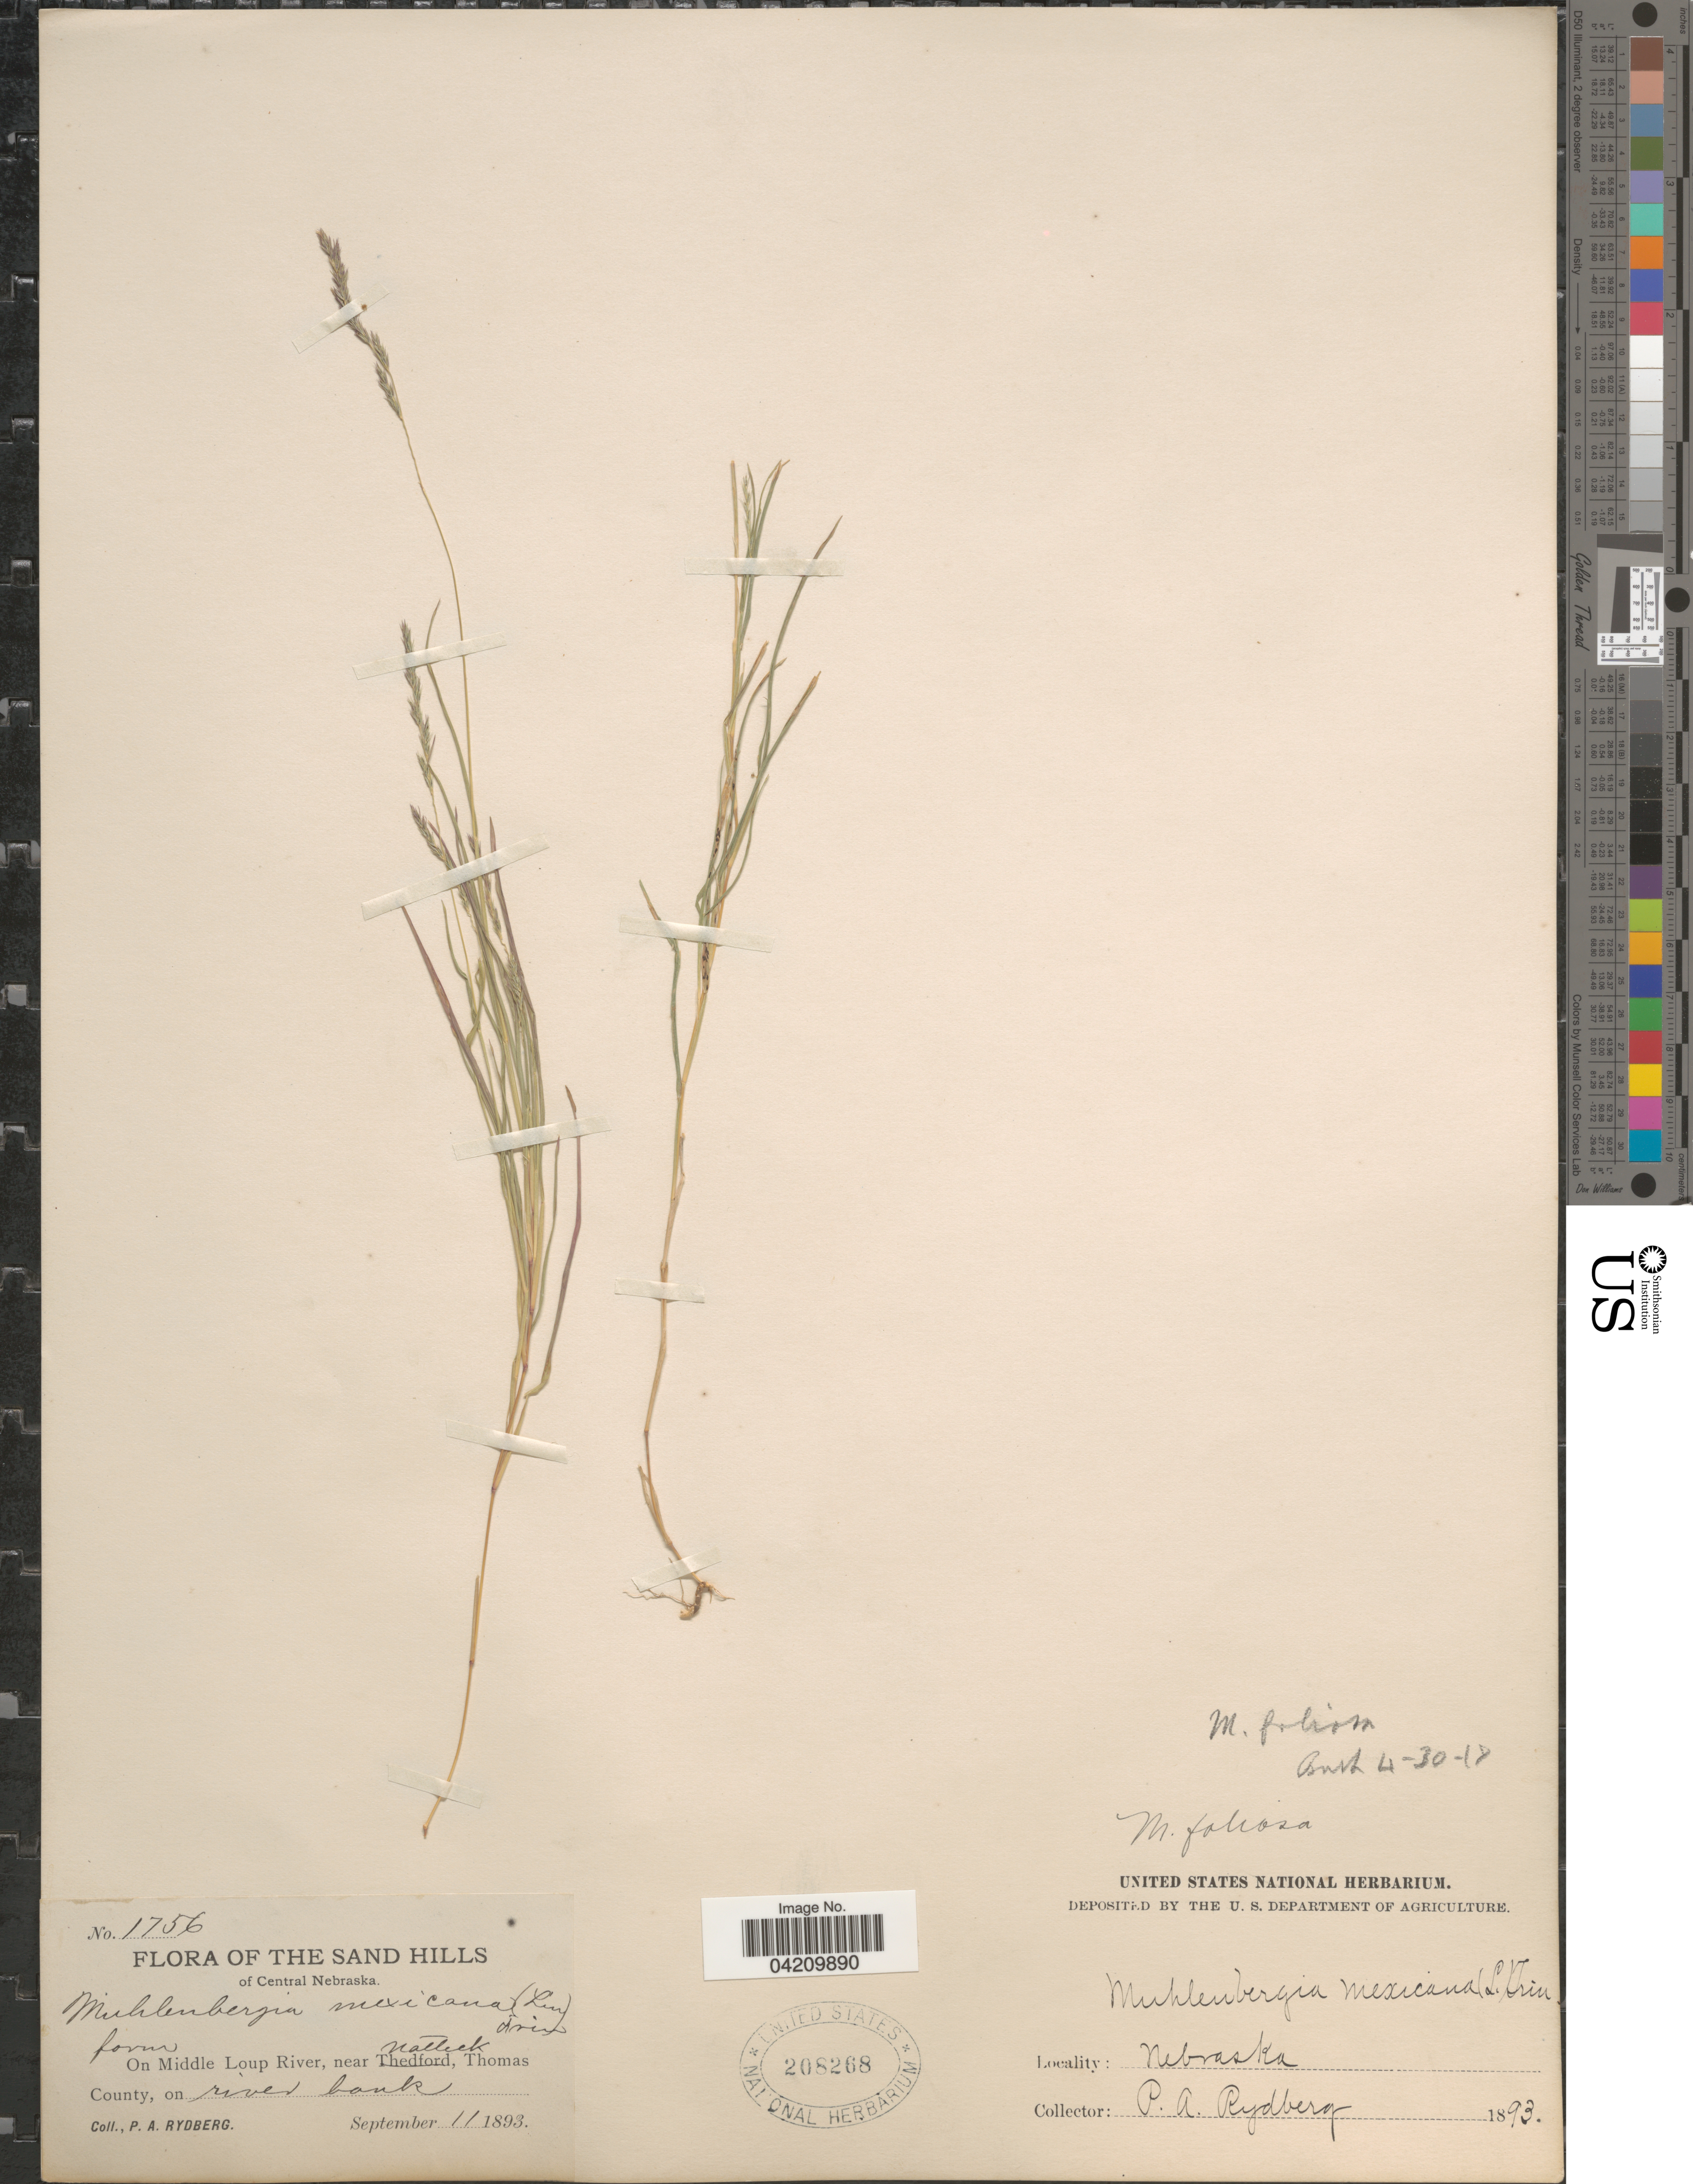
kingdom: Plantae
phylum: Tracheophyta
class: Liliopsida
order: Poales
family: Poaceae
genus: Muhlenbergia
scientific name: Muhlenbergia mexicana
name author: (L.) Trin.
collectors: P. A. Rydberg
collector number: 1756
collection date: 1893-09-11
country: United States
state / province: Nebraska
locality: The Sand Hills of Central Nebraska. On Middle Loup River, near Nattick, Thomas County.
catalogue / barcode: US 208268